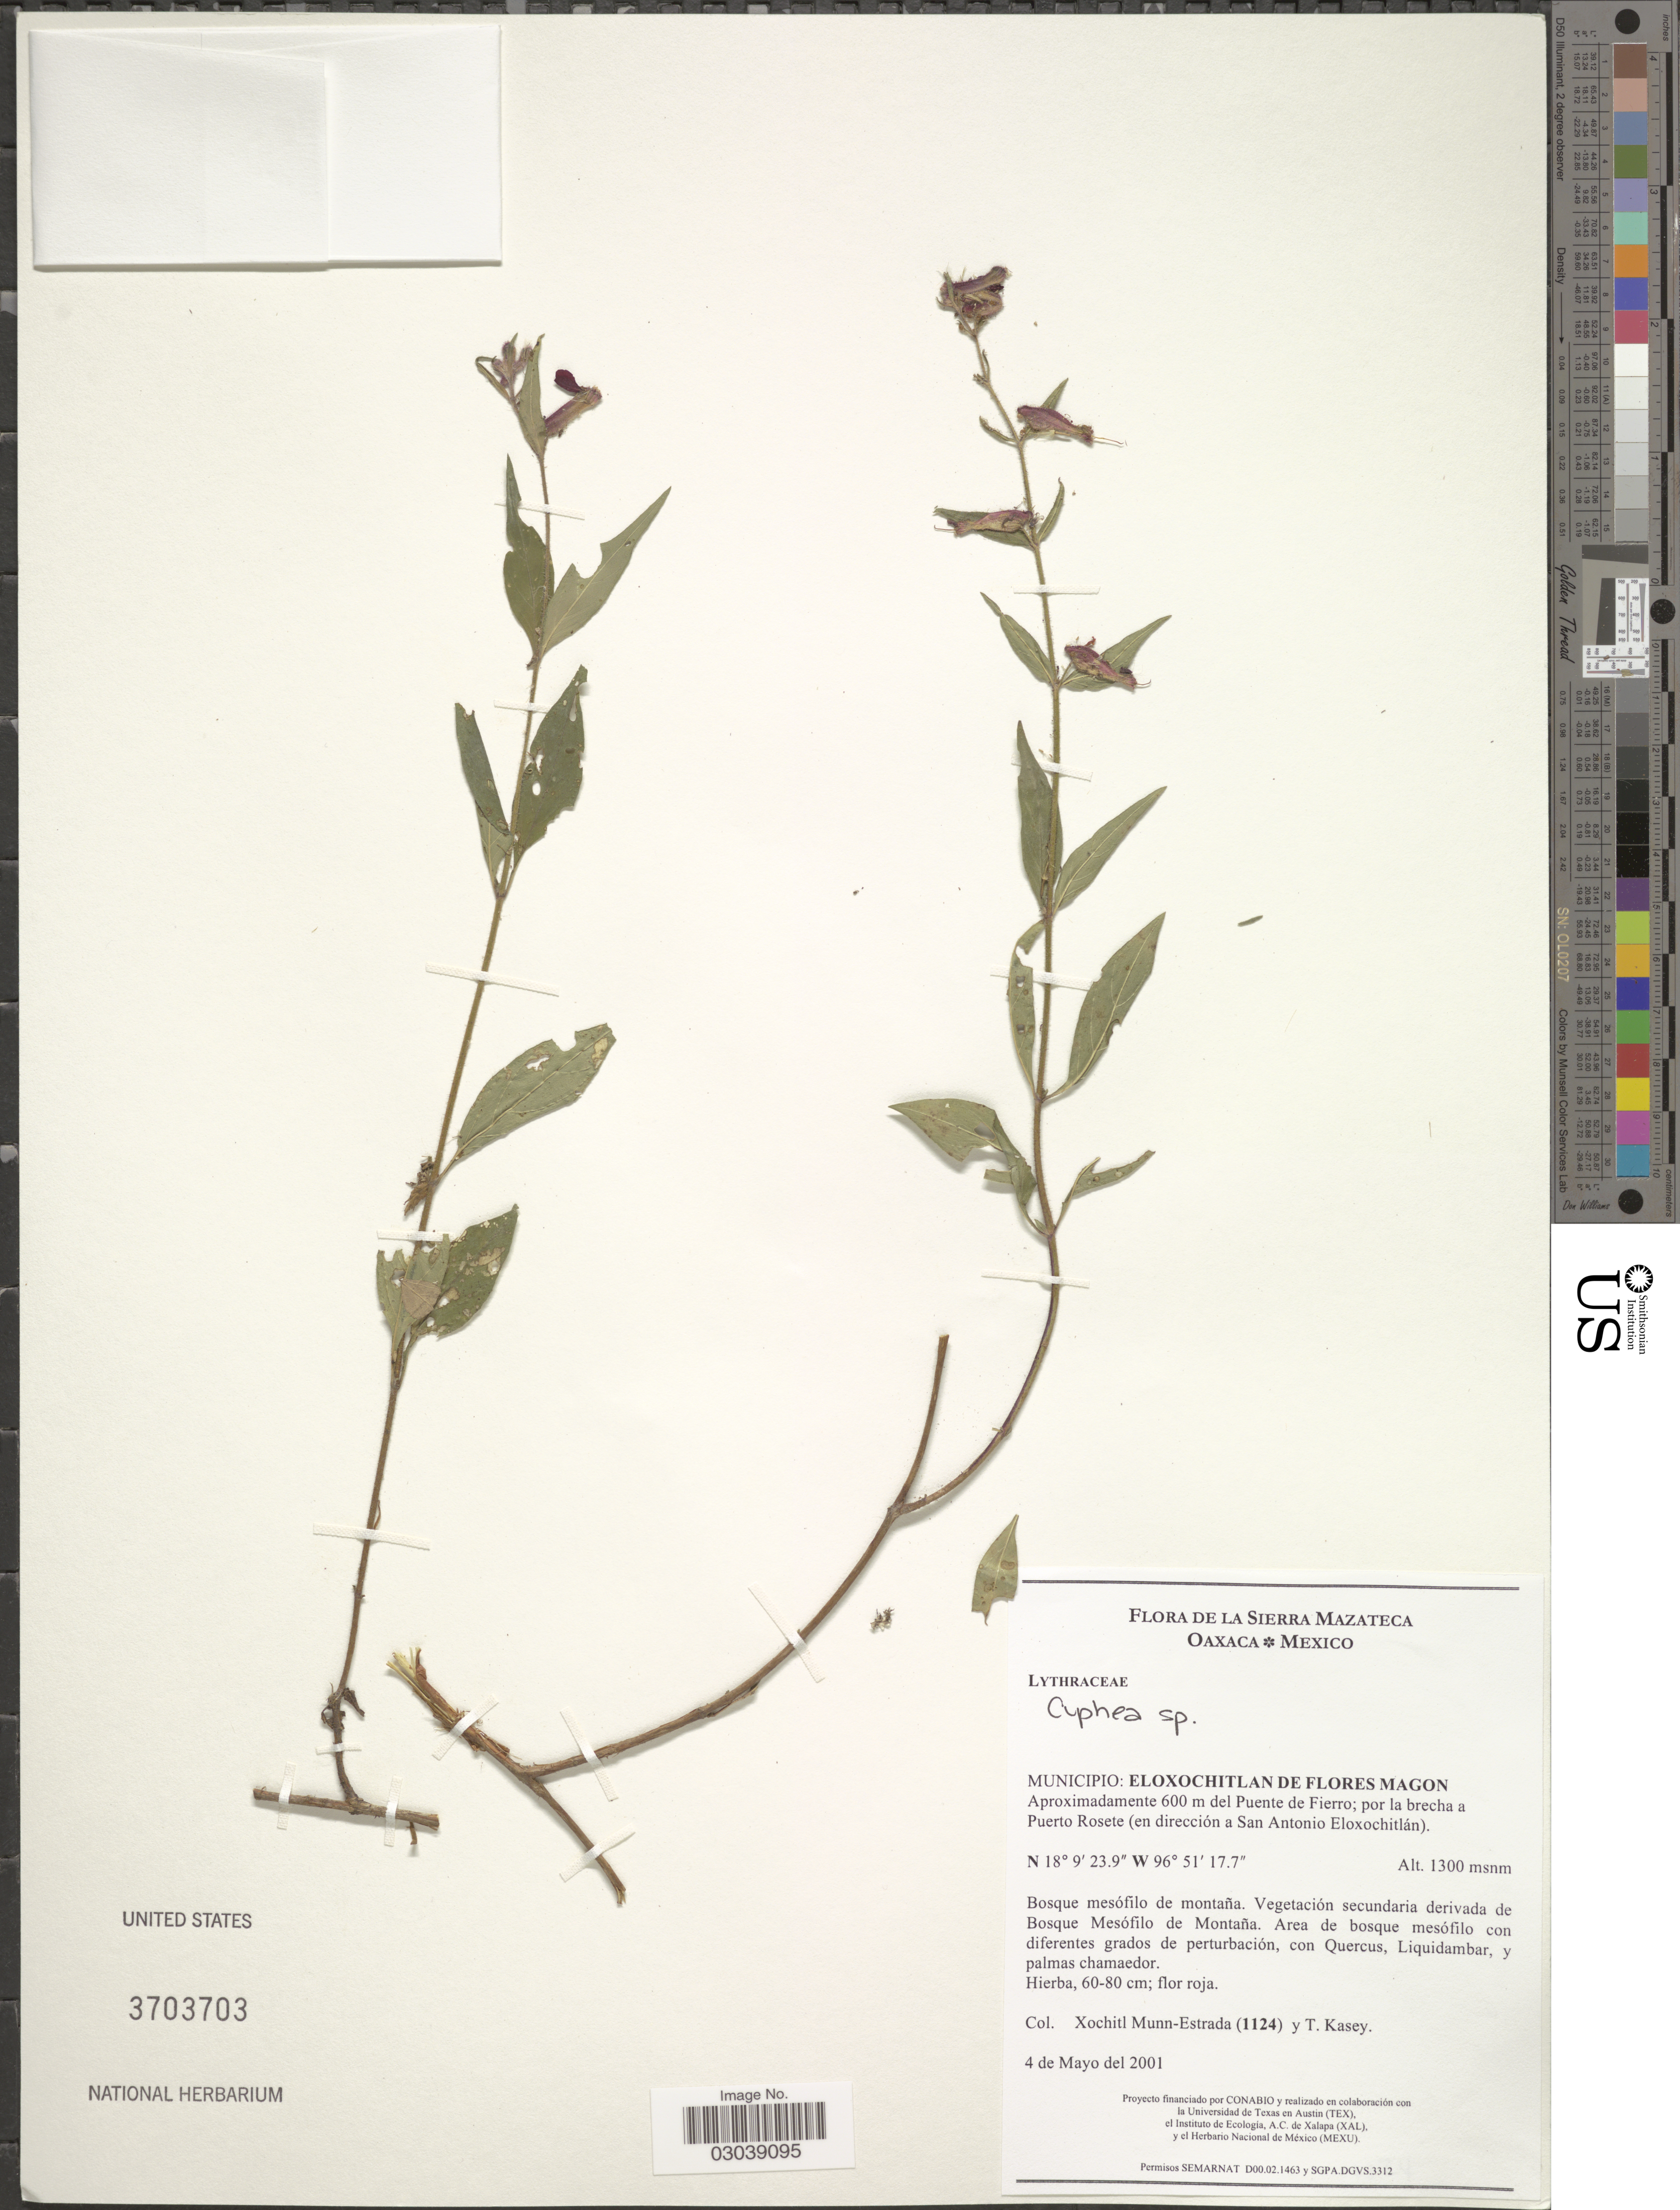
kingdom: Plantae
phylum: Tracheophyta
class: Magnoliopsida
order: Myrtales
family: Lythraceae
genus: Cuphea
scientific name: Cuphea sp.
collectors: X. Munn-Estrada & T. Kasey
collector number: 1124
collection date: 2001-05-04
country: Mexico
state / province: Oaxaca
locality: Municipio: Eloxochitlan De Flores Magon, Aproximadamente 600 m del Puente de Fierro; por la brecha a Puerto Rosette (en dirección a San Antonio Eloxochitlán).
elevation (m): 1300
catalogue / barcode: US 3703703